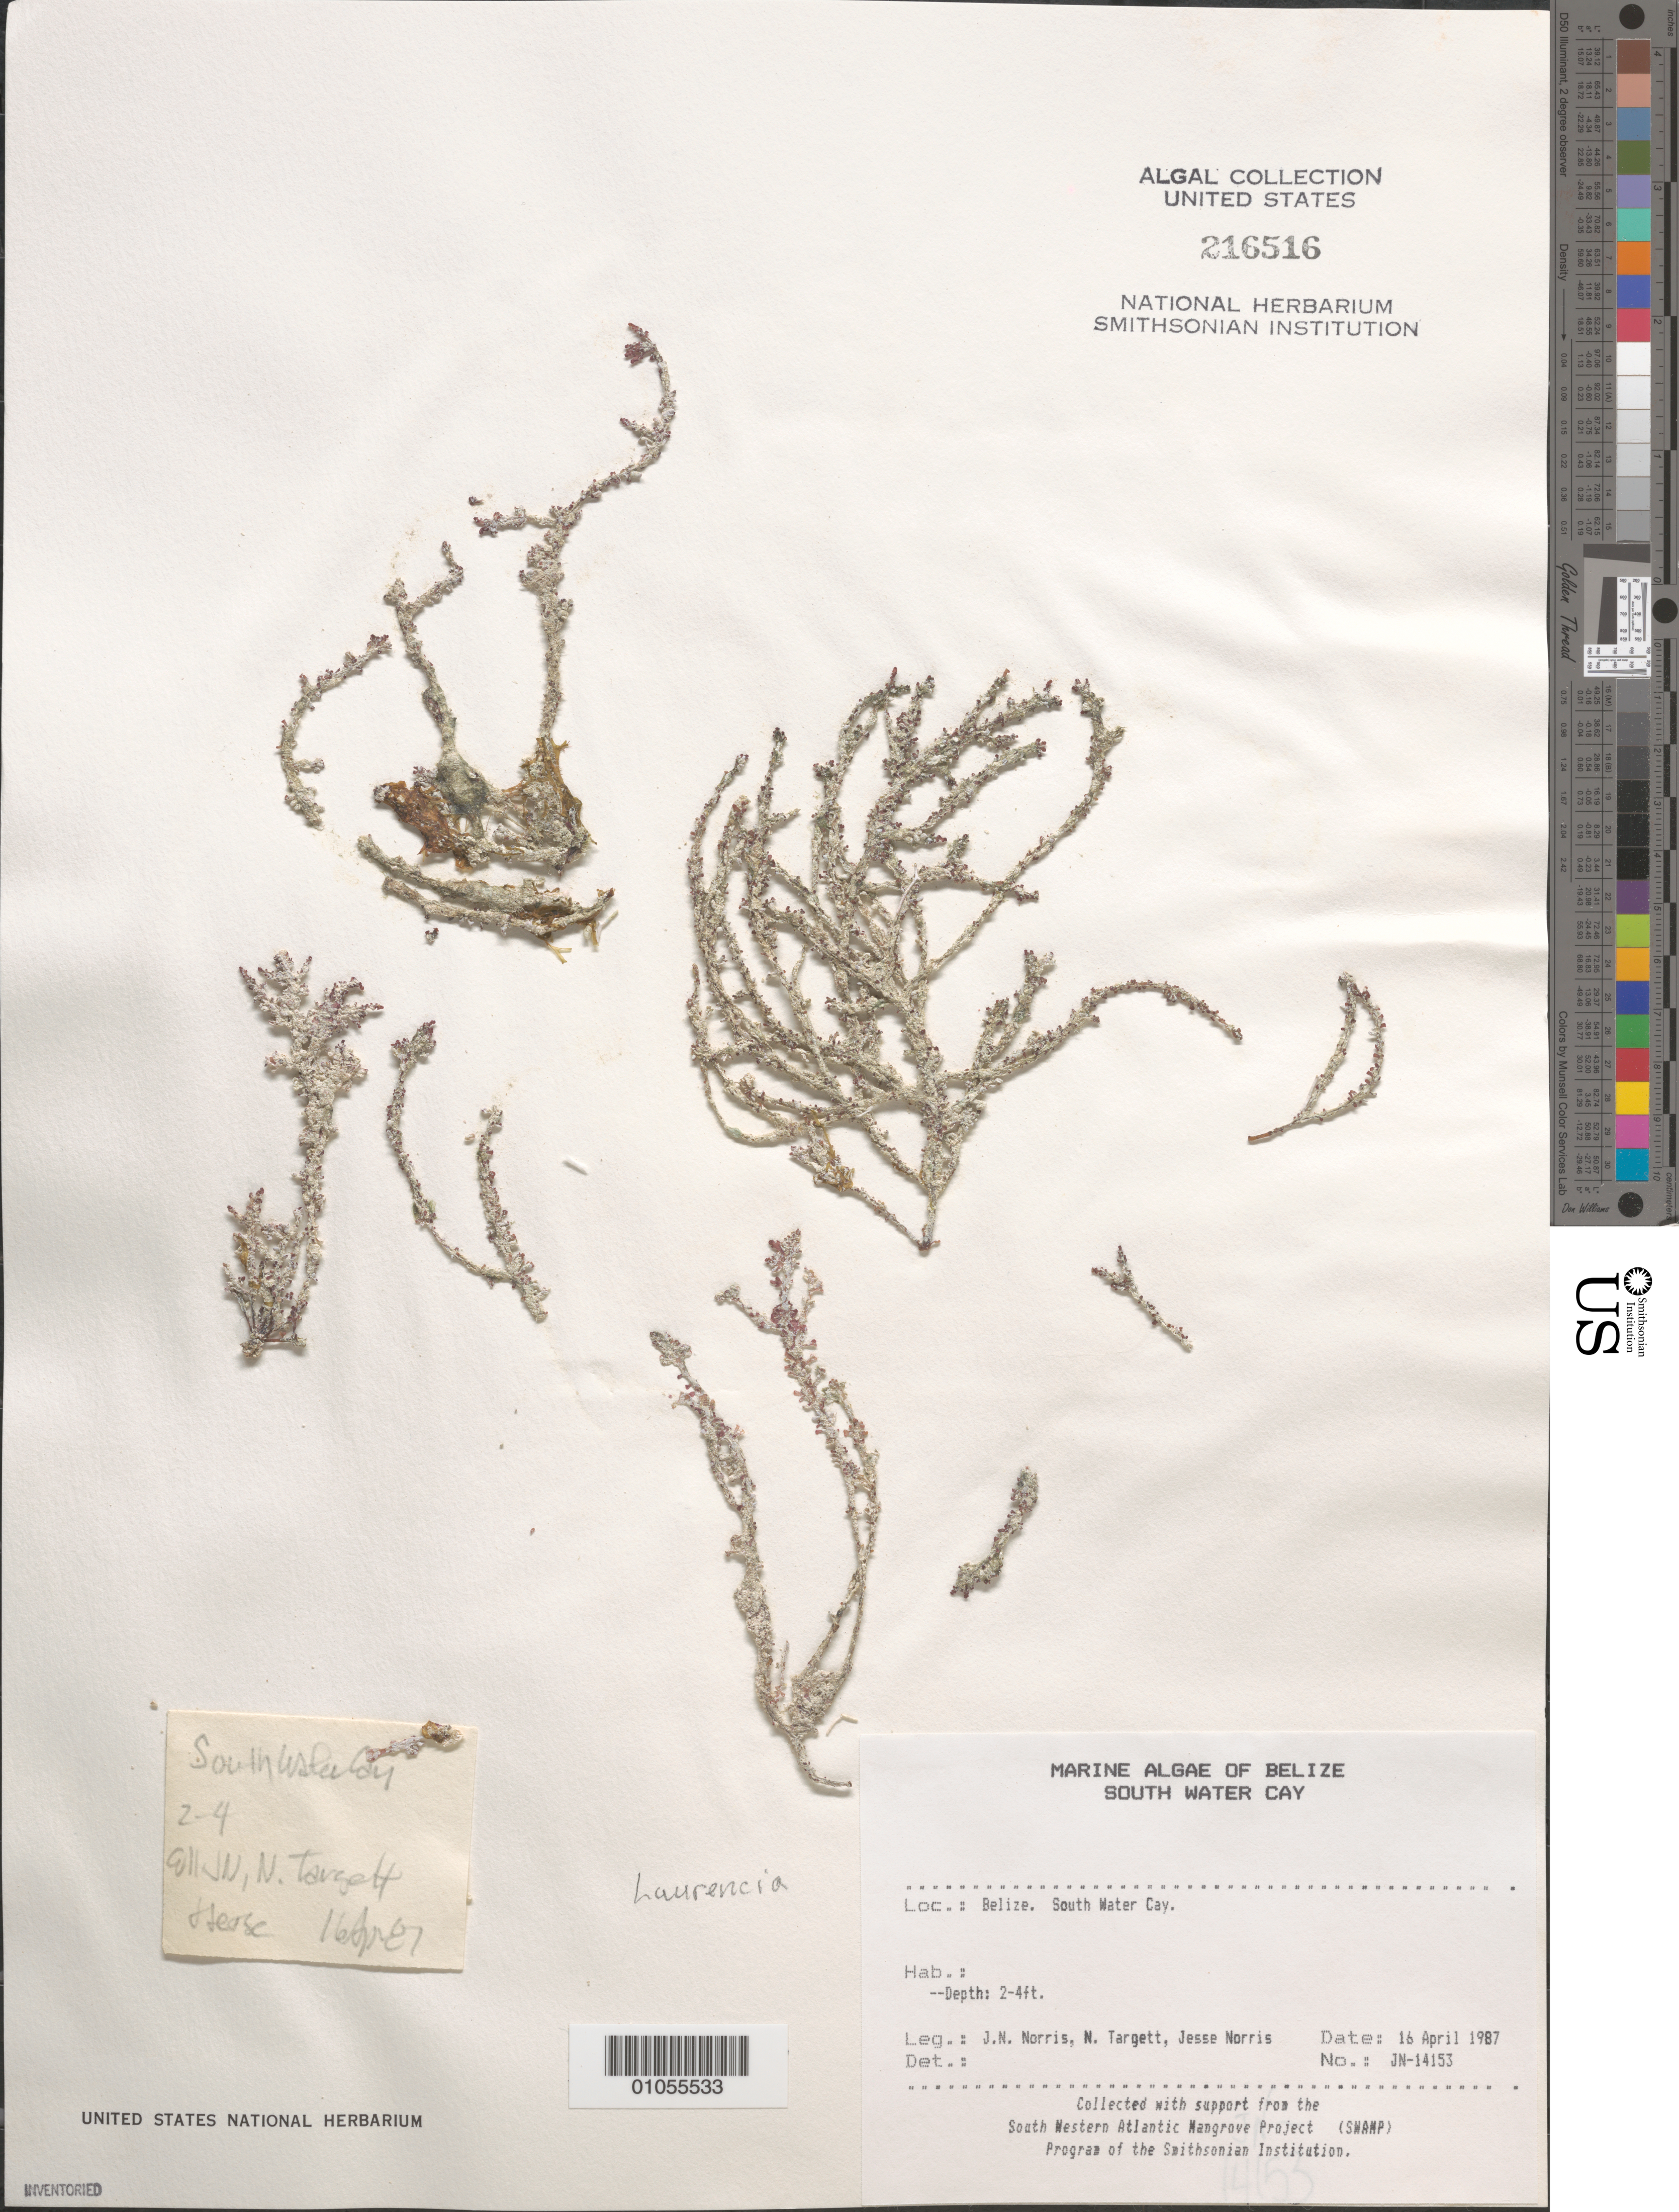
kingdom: Plantae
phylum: Rhodophyta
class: Florideophyceae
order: Ceramiales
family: Rhodomelaceae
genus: Laurencia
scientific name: Laurencia sp.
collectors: J. N. Norris, N. Targett & J. A. Norris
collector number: JN-14153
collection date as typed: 16 Apr 1987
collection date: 1987-04-16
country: Belize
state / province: Stann Creek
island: South Water Cay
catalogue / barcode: US 216516